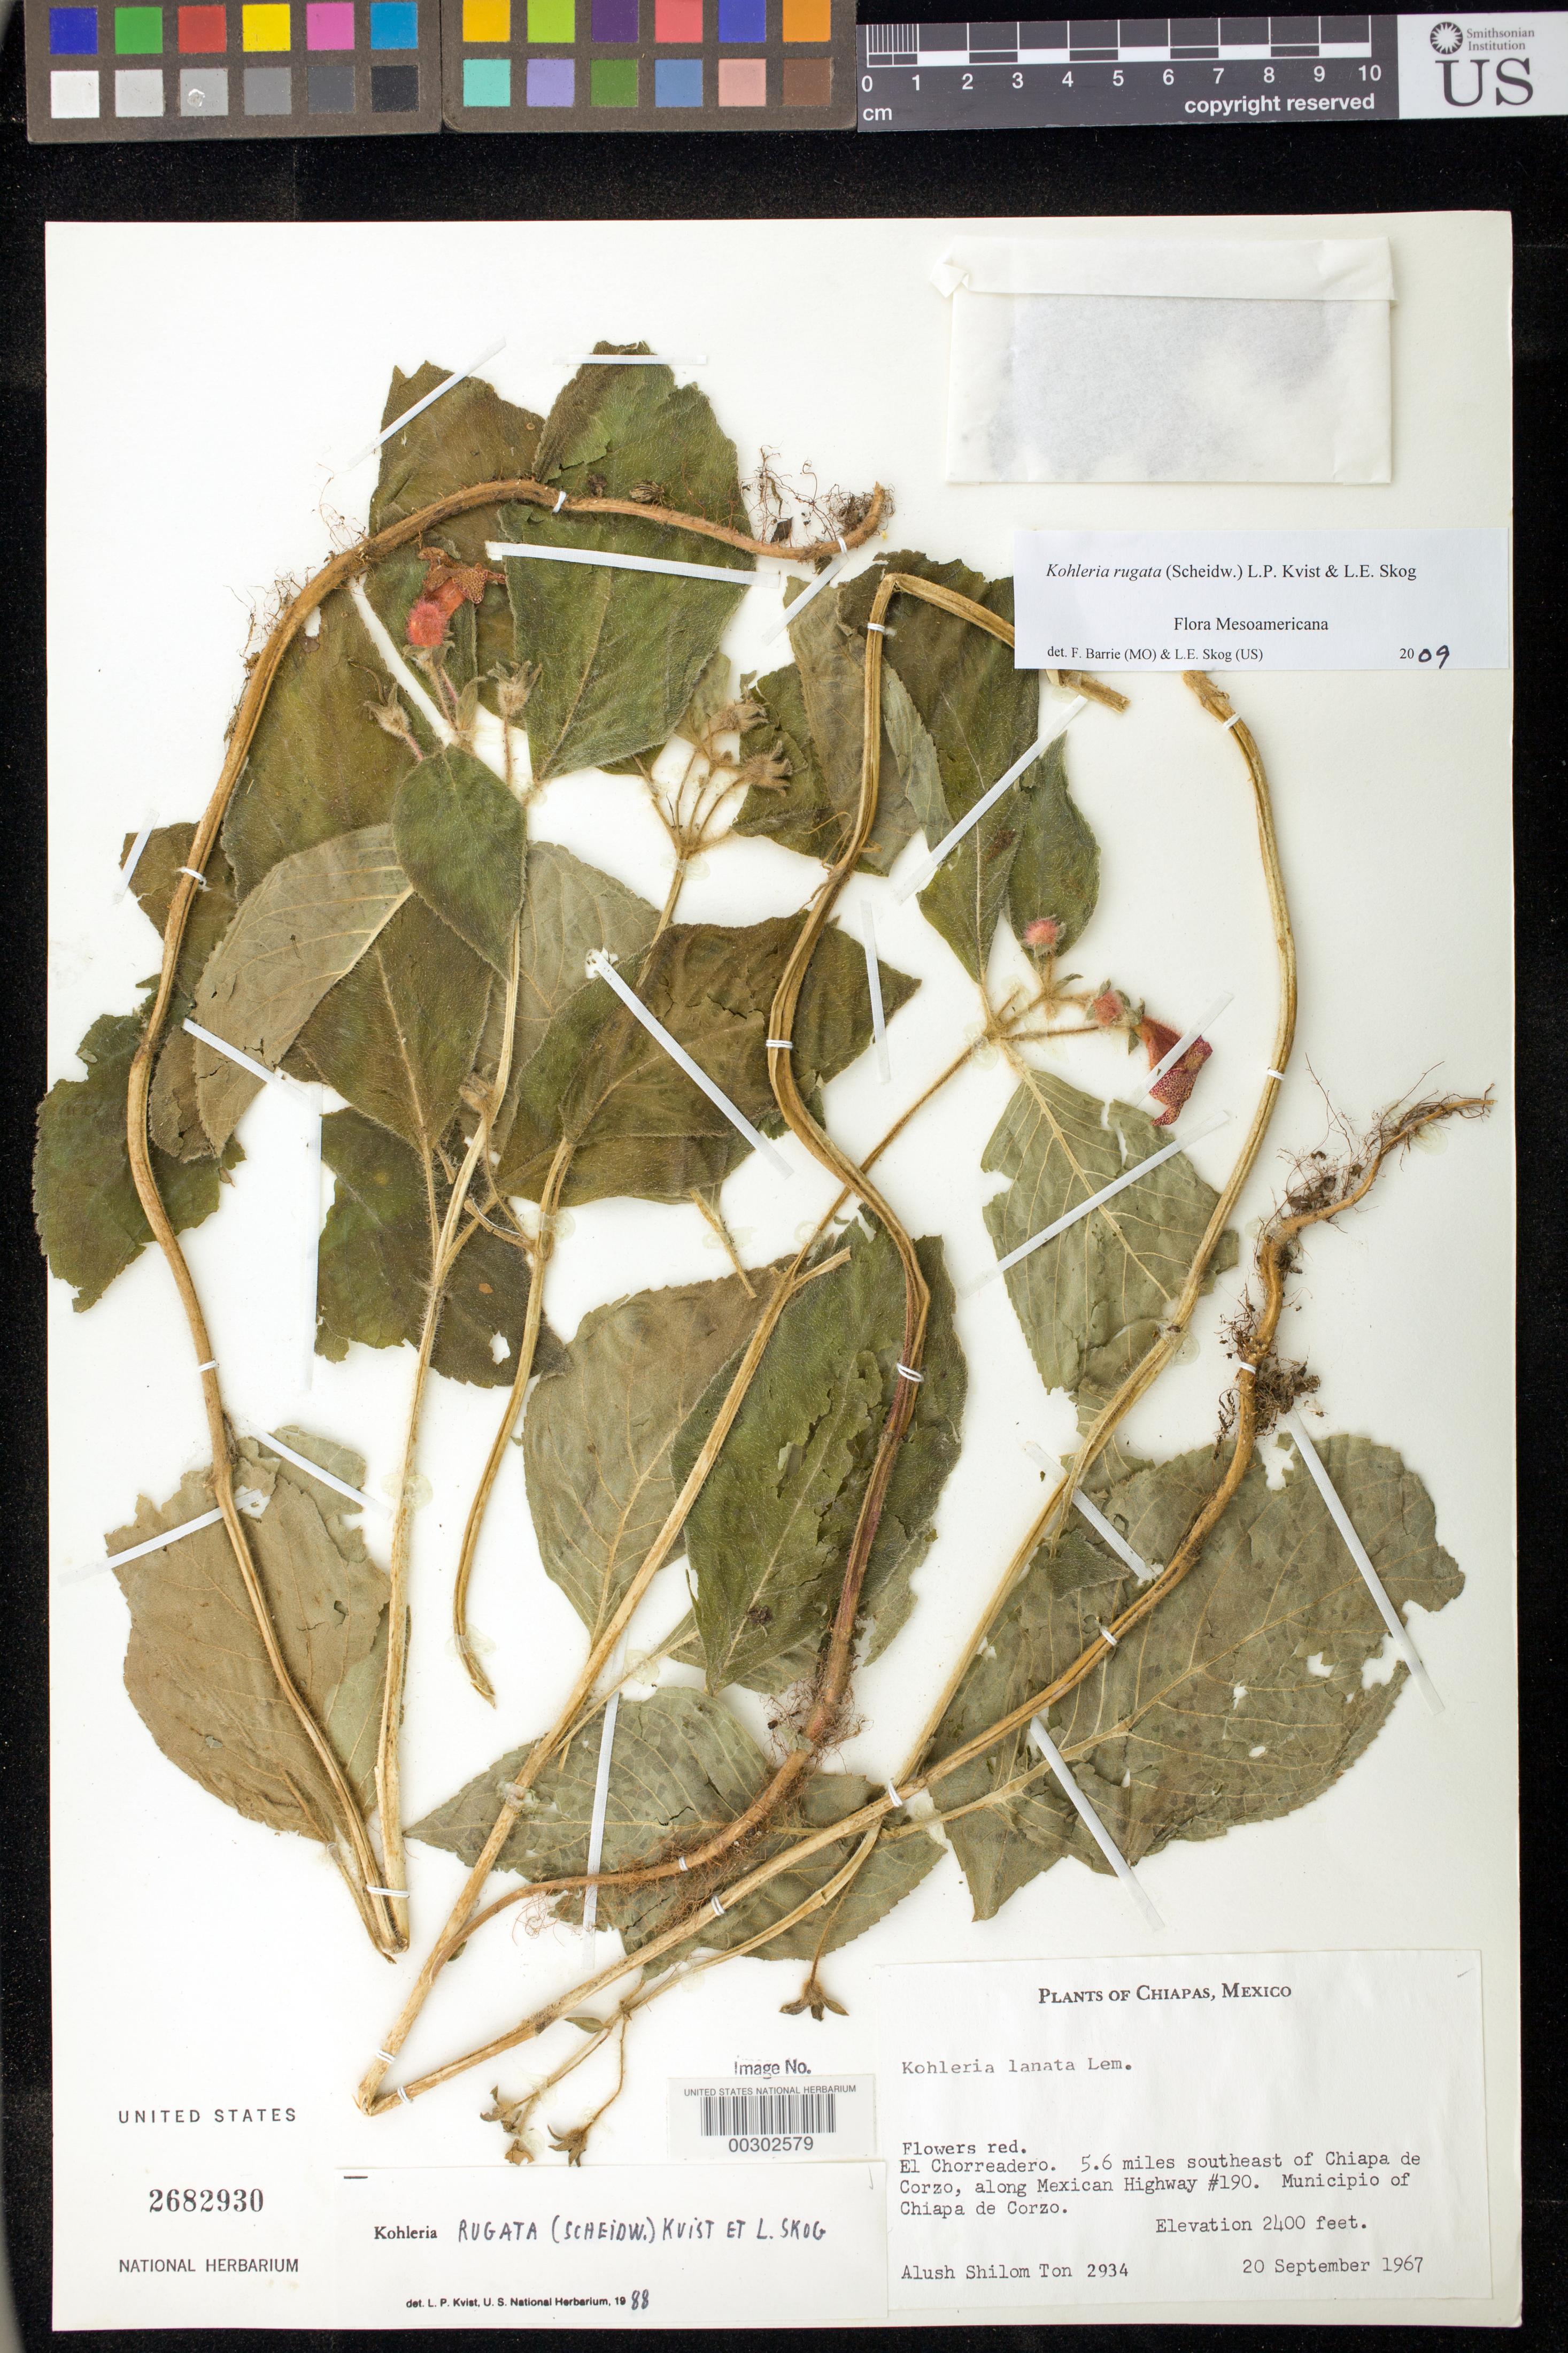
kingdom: Plantae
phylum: Tracheophyta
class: Magnoliopsida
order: Lamiales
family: Gesneriaceae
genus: Kohleria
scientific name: Kohleria rugata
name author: (Scheidw.) L.P. Kvist & L.E. Skog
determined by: Skog, Laurence E.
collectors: A. S. Ton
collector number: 2934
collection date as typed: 20 Sep 1967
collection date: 1967-09-20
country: Mexico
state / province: Chiapas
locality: El Chorreadero, 5.6 mi southeast of Chiapa de Corzo, along Mexican highway # 190, Municipio of Chiapa de Corzo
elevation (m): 732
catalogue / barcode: US 2682930